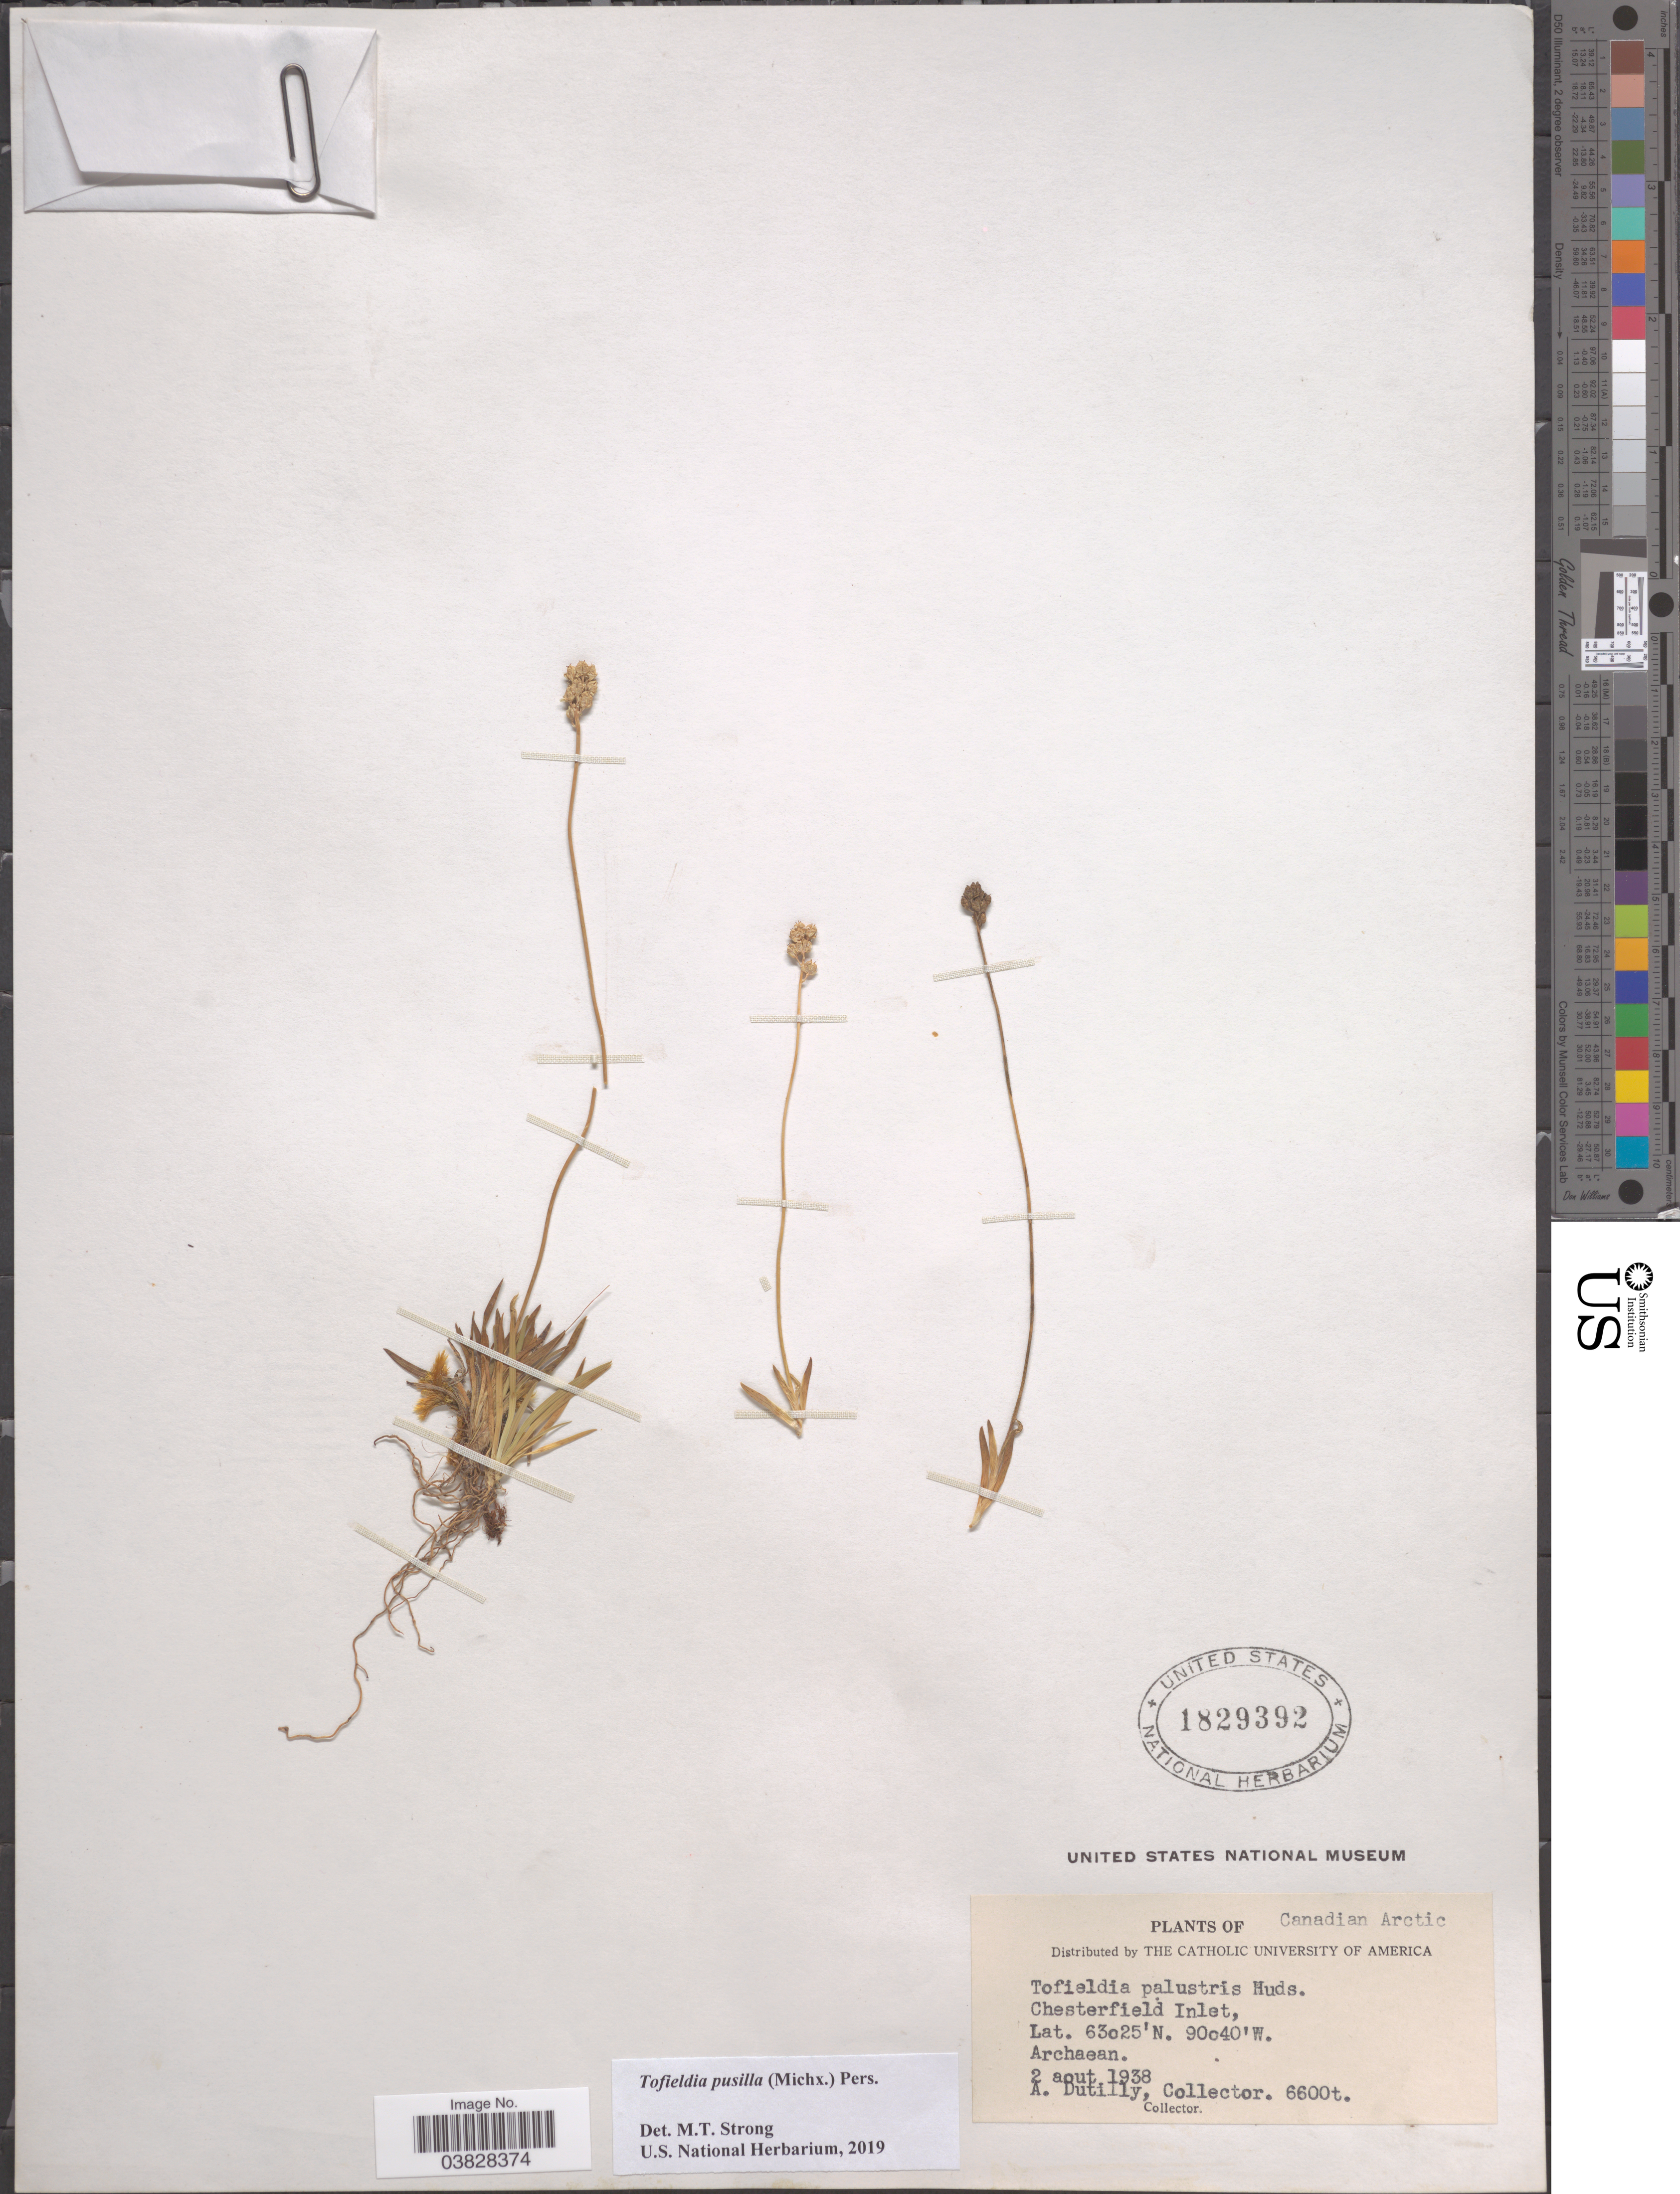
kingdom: Plantae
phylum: Tracheophyta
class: Liliopsida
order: Alismatales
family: Tofieldiaceae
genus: Tofieldia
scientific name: Tofieldia pusilla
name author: (Michx.) Pers.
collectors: A. Dutilly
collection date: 1938-08-02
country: Canada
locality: Canadian Arctic. Chesterfield Inlet. Archaean [unsure placement].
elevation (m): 2012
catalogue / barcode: US 1829392